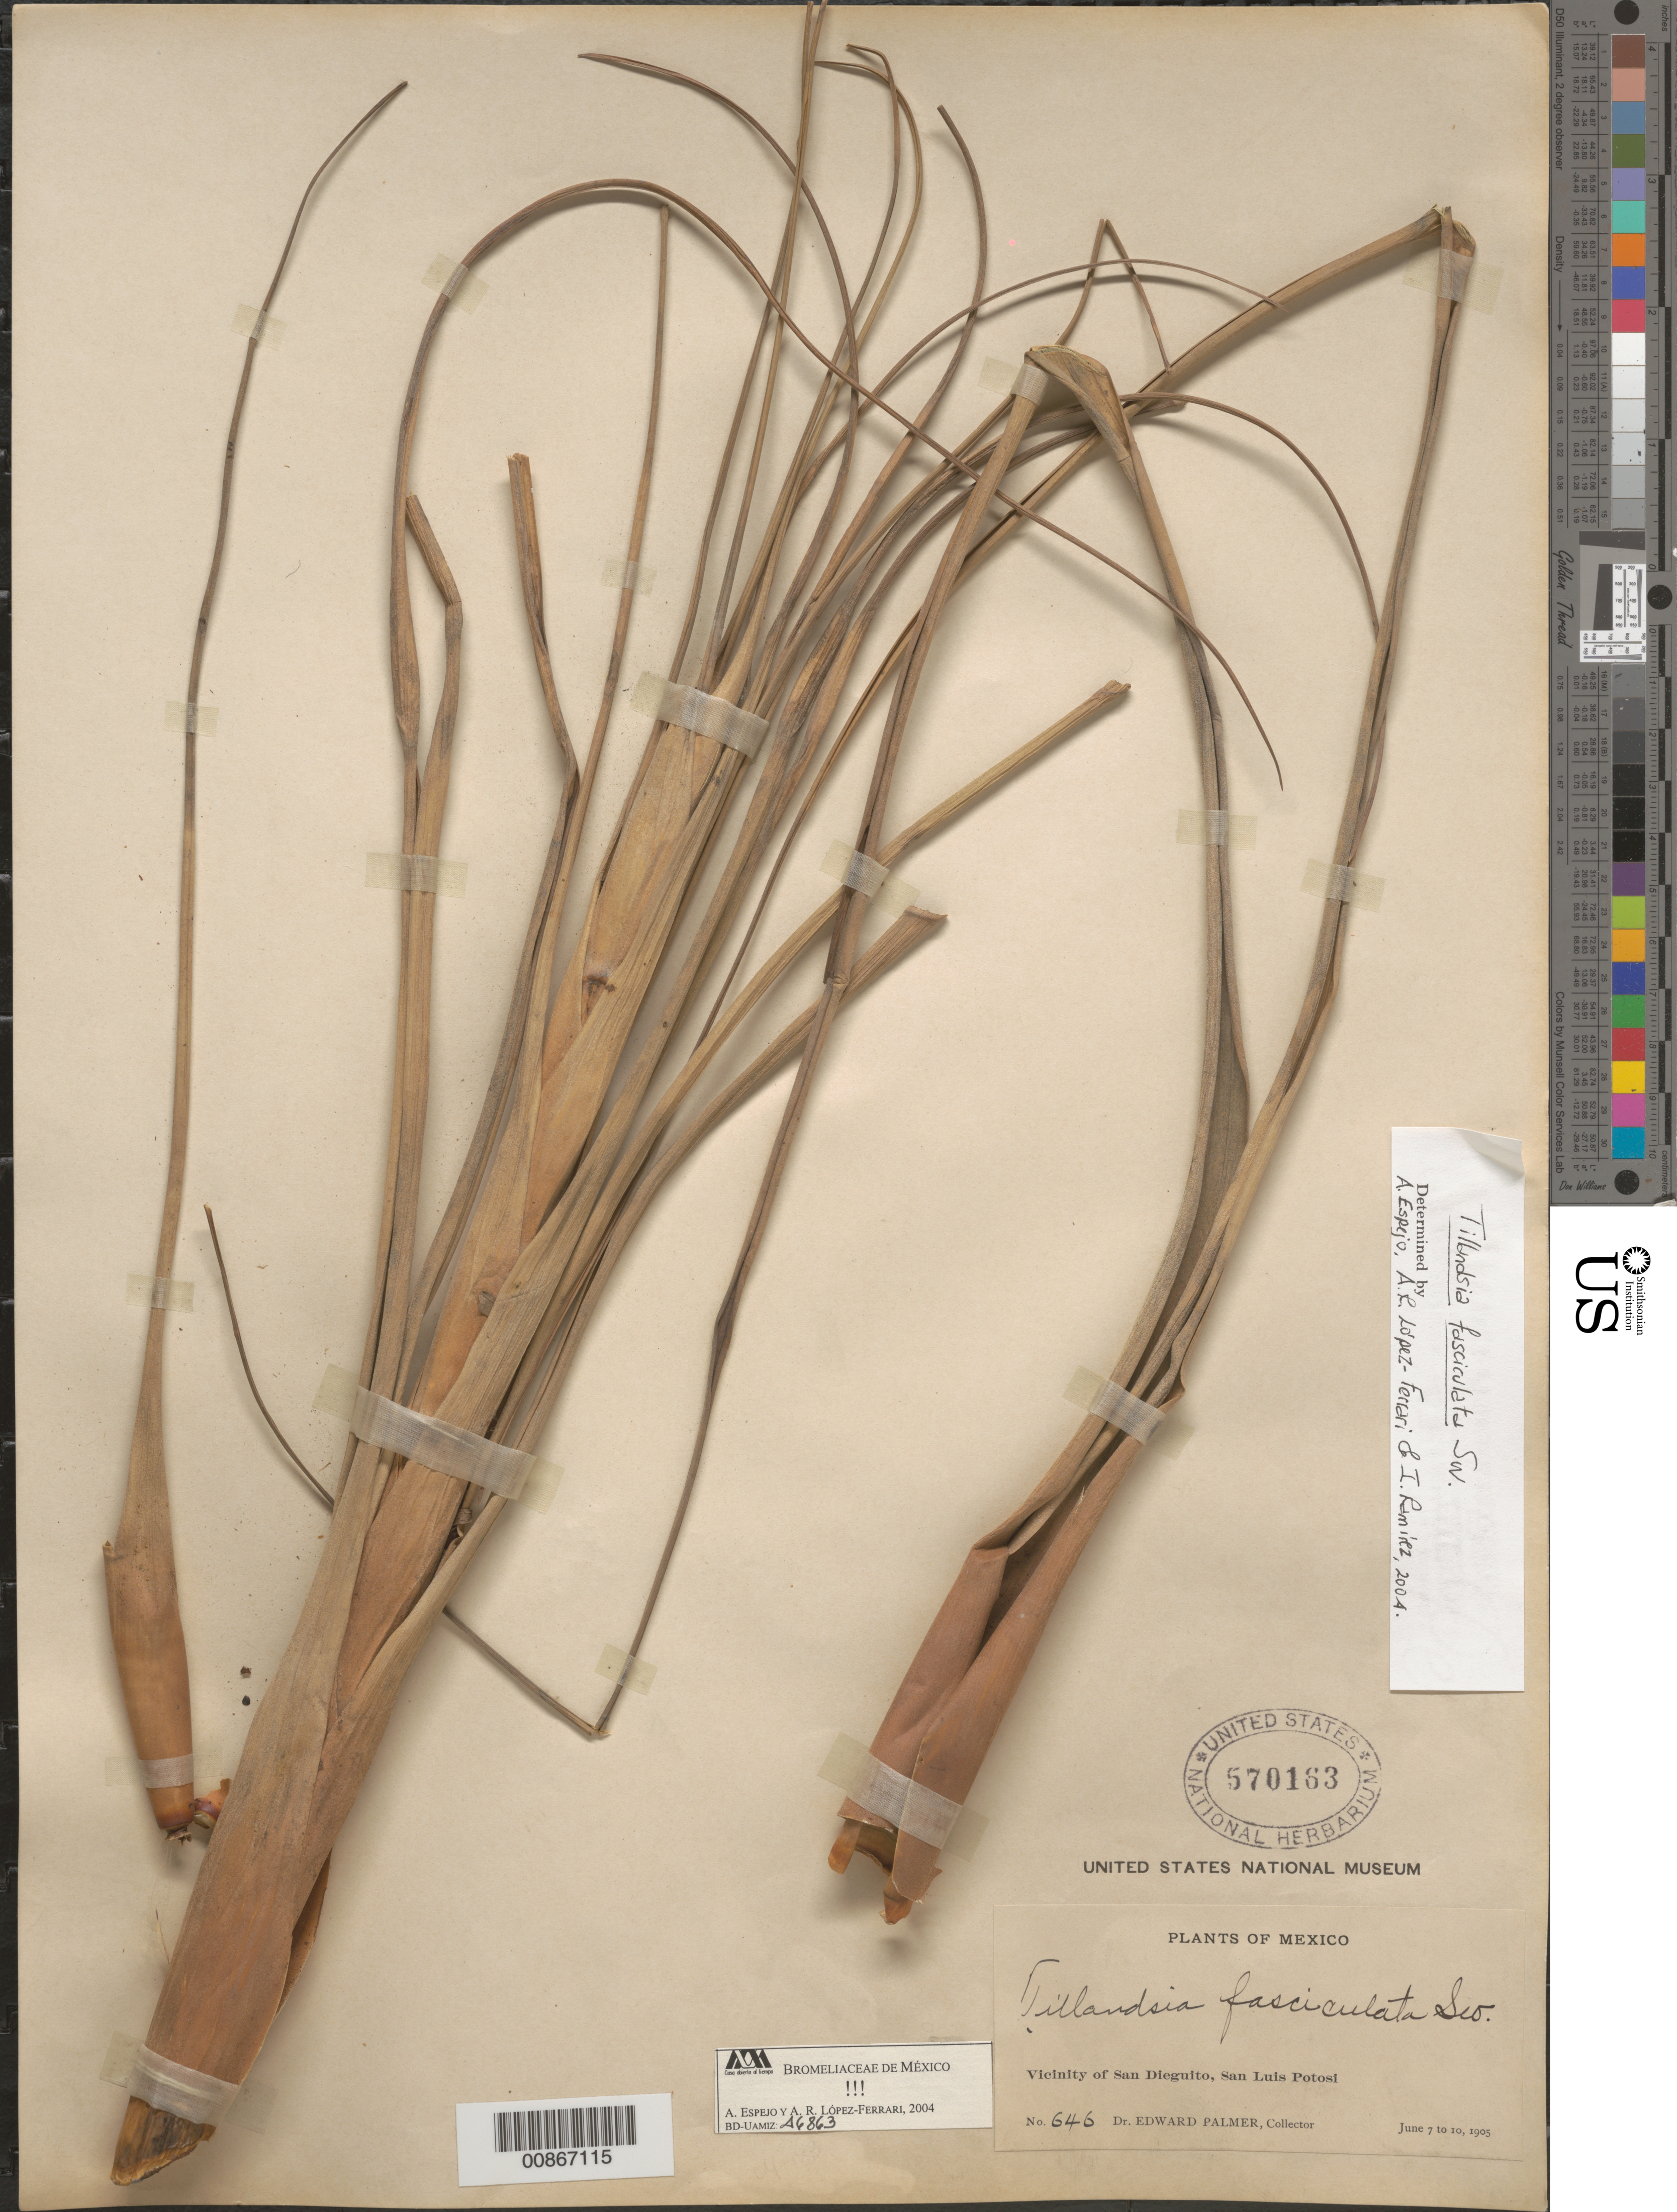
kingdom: Plantae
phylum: Tracheophyta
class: Liliopsida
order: Poales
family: Bromeliaceae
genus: Tillandsia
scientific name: Tillandsia fasciculata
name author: Sw.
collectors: E. Palmer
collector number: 646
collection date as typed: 07 Jun 1905 to 10 Jun 1905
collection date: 1905-06-07/1905-06-10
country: Mexico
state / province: San Luis Potosí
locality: Vicinity of San Dieguito, San Luis Potosí.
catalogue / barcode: US 570163